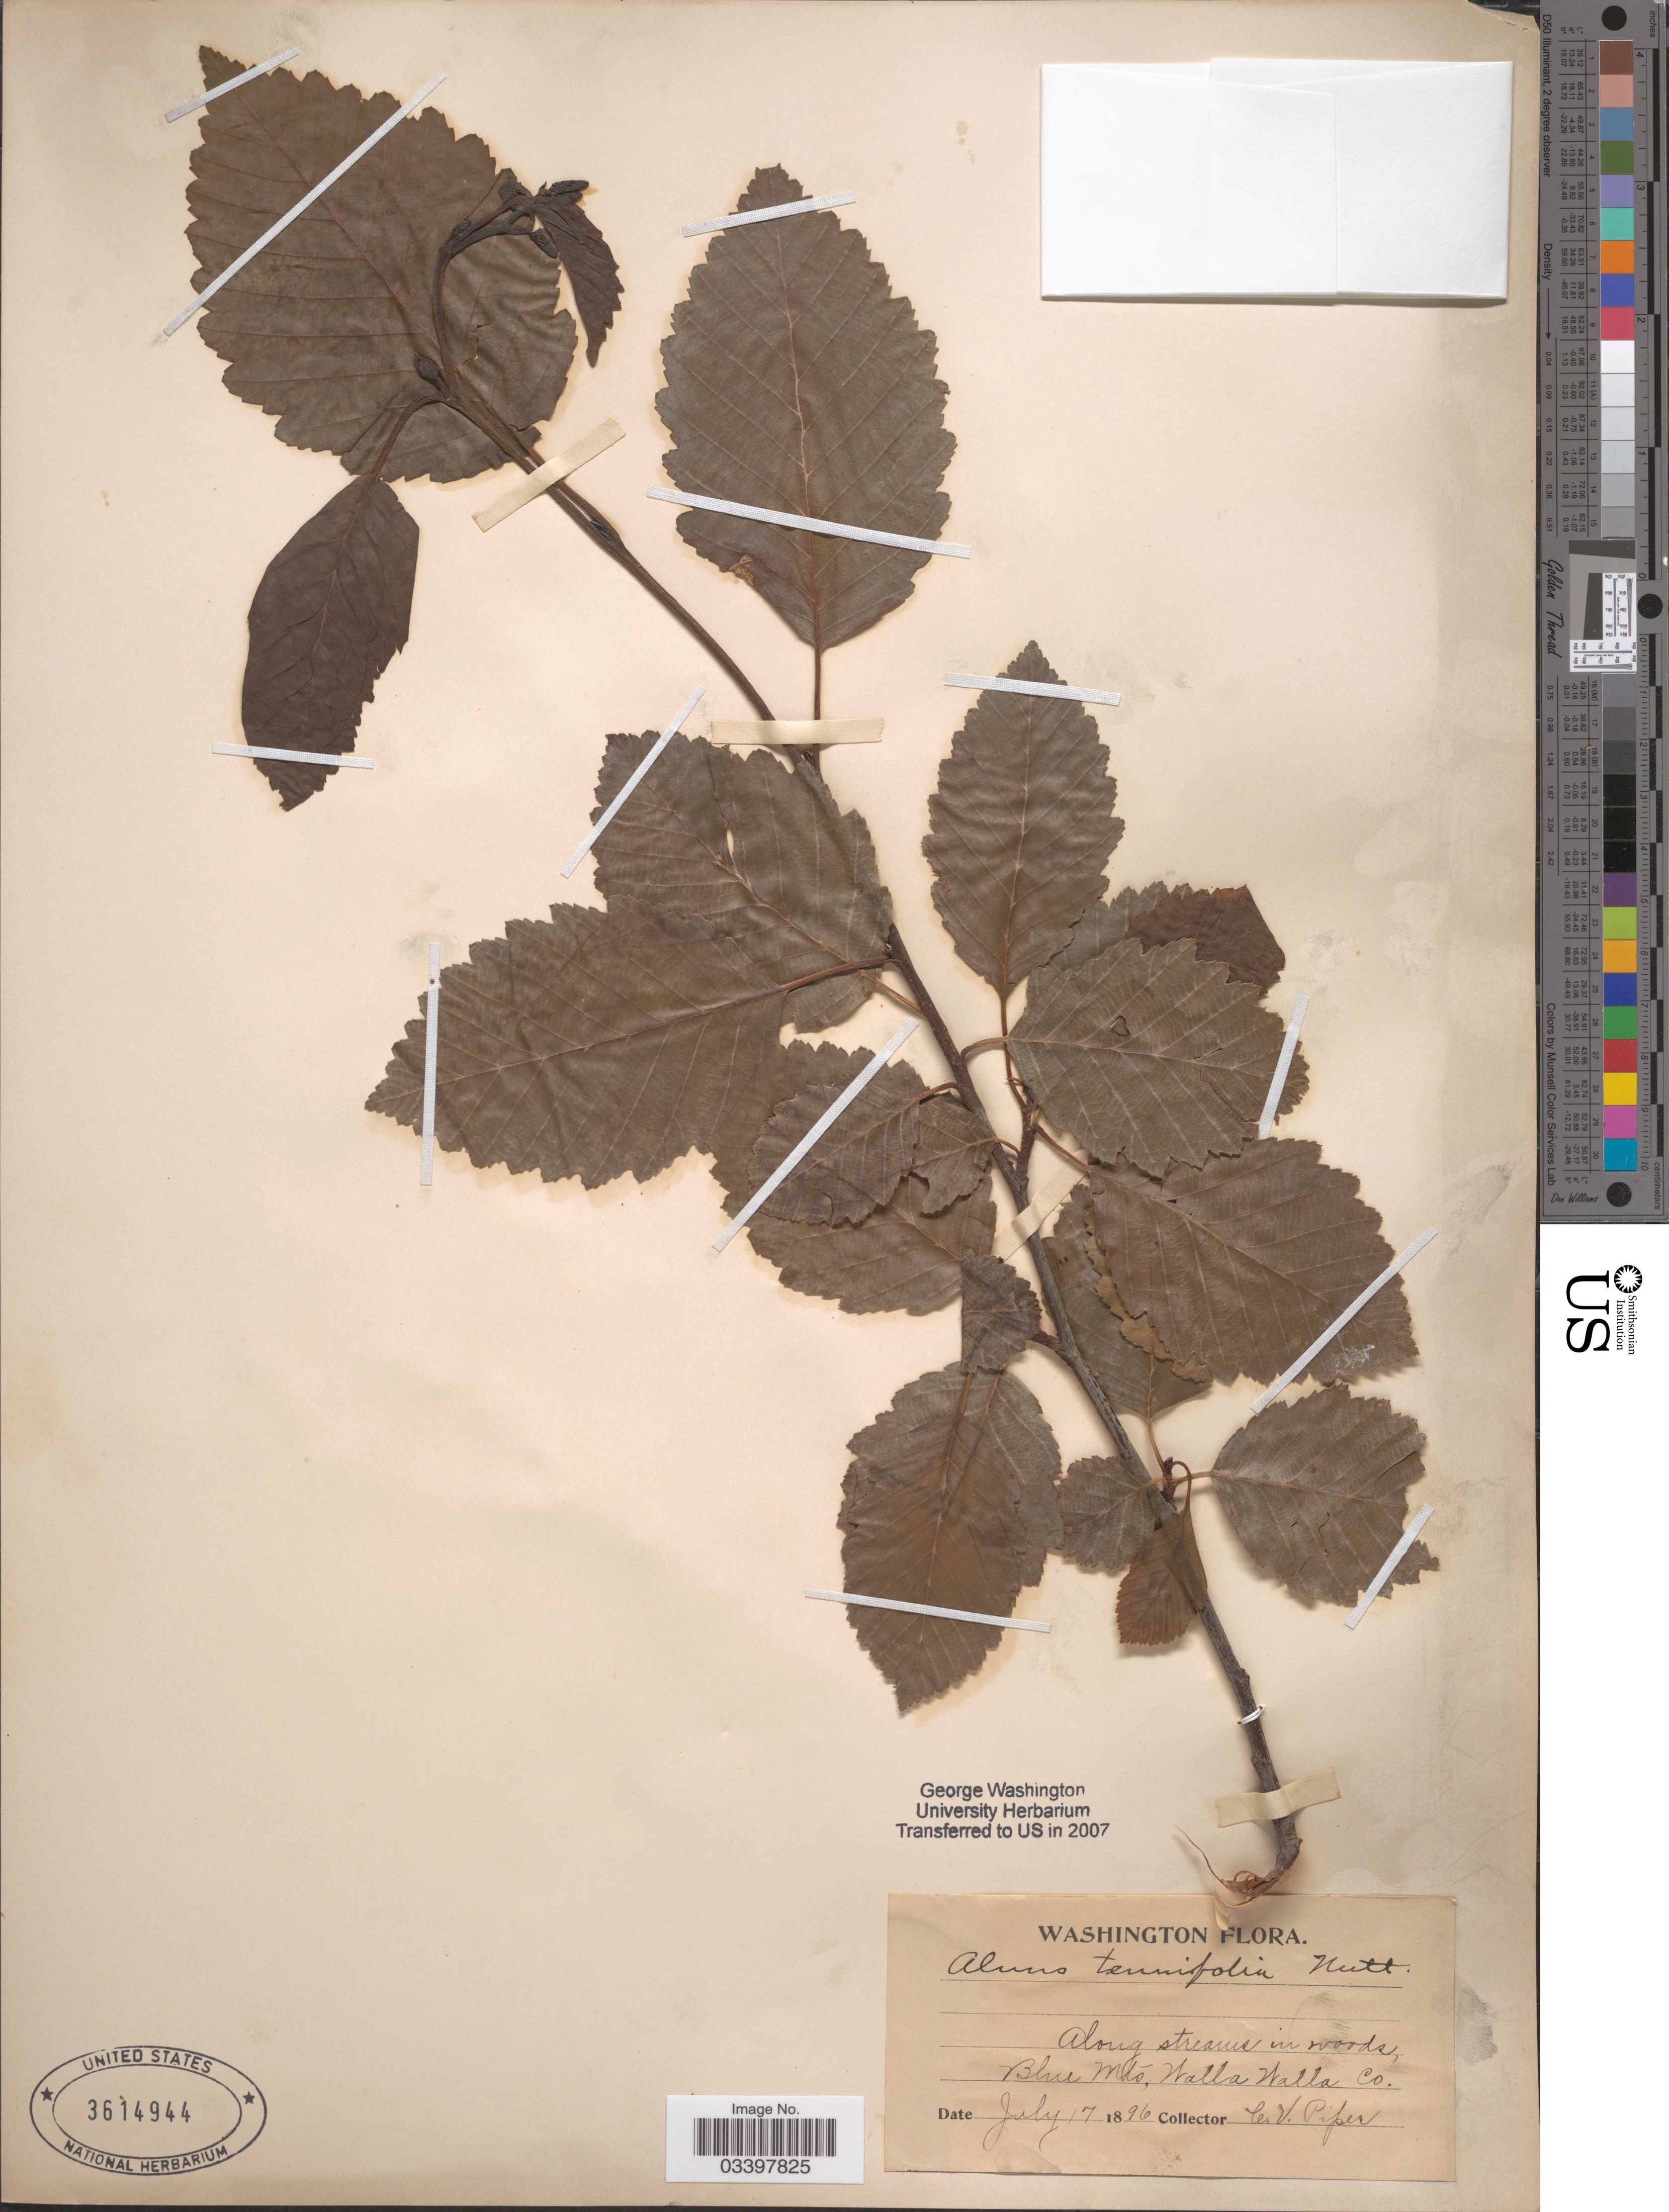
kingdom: Plantae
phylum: Tracheophyta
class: Magnoliopsida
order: Fagales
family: Betulaceae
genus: Alnus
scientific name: Alnus incana subsp. tenuifolia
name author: (Nutt.) Breitung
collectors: C. V. Piper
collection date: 1896-07-17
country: United States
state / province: Washington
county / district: Walla Walla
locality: Along streams in woods, Blue Mts., Walla Walla Co.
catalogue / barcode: US 3614944